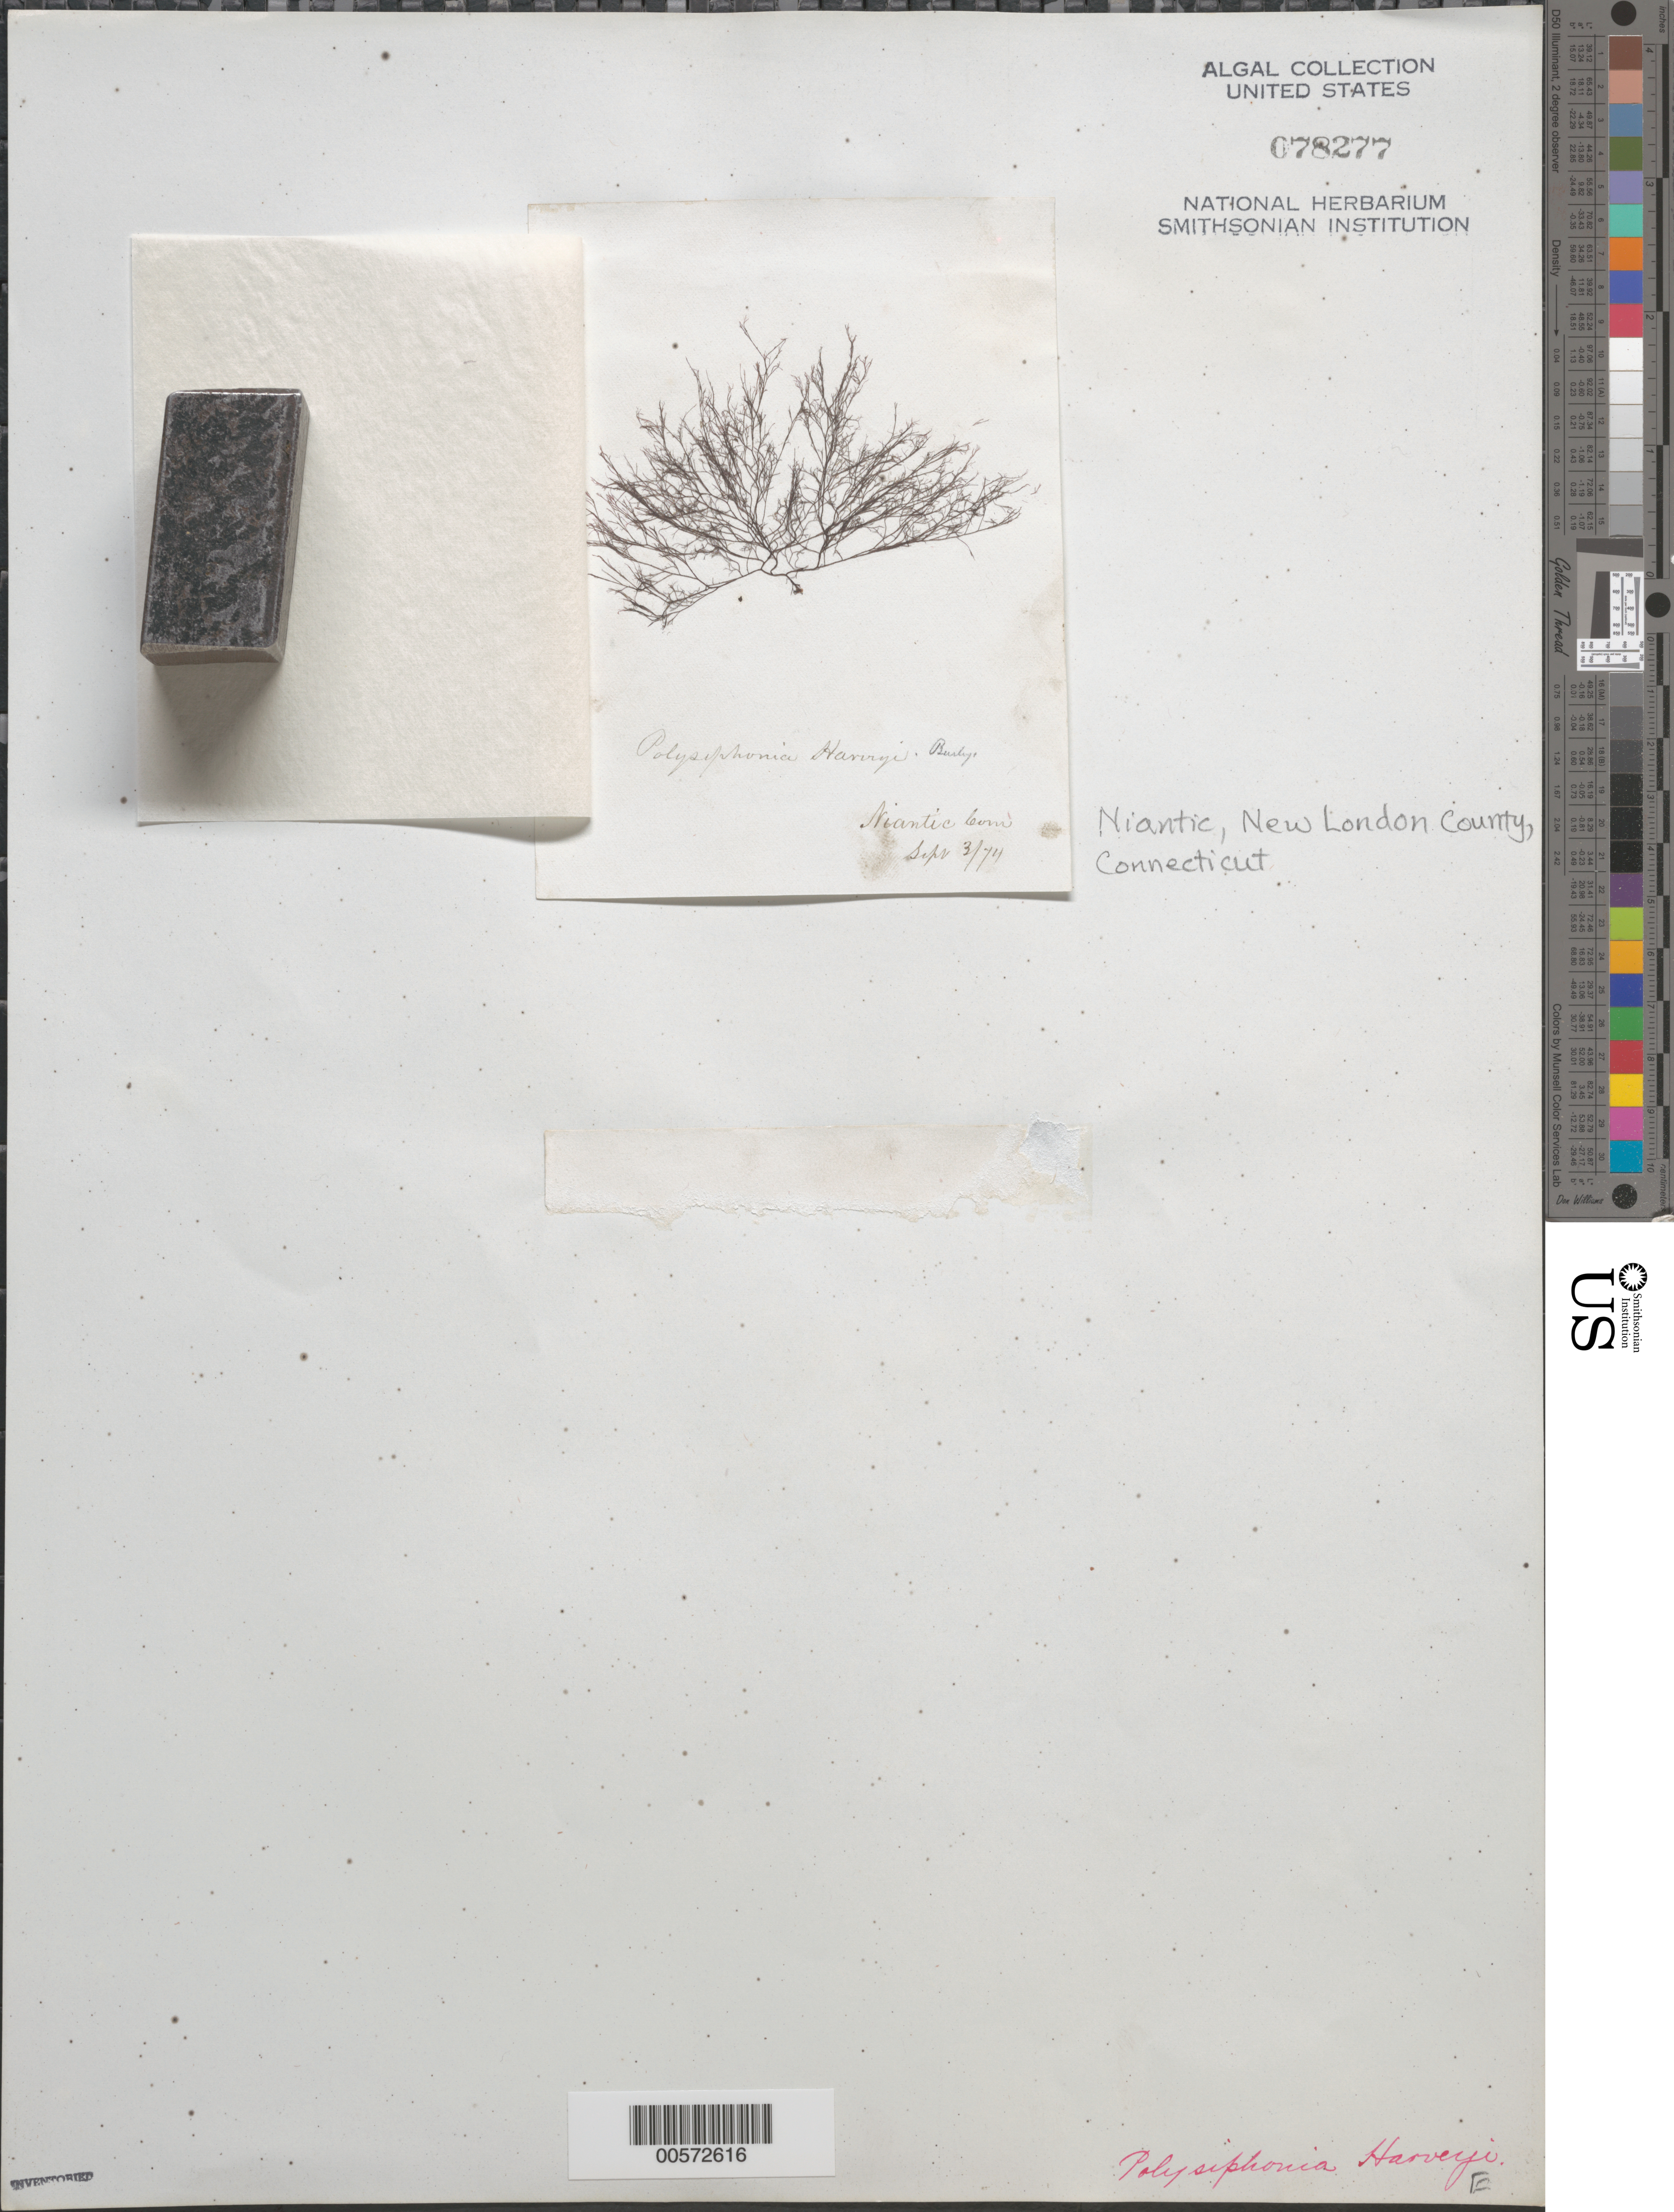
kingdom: Plantae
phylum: Rhodophyta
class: Florideophyceae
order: Ceramiales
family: Rhodomelaceae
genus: Melanothamnus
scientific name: Melanothamnus harveyi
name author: (Bailey) Diaz-Tapia & C.A. Maggs in Diaz-Tapia et al.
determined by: Algae name updating Project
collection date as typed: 03 Sep 1874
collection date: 1874-09-03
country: United States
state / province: Connecticut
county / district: New London County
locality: Niantic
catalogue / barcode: US 78277